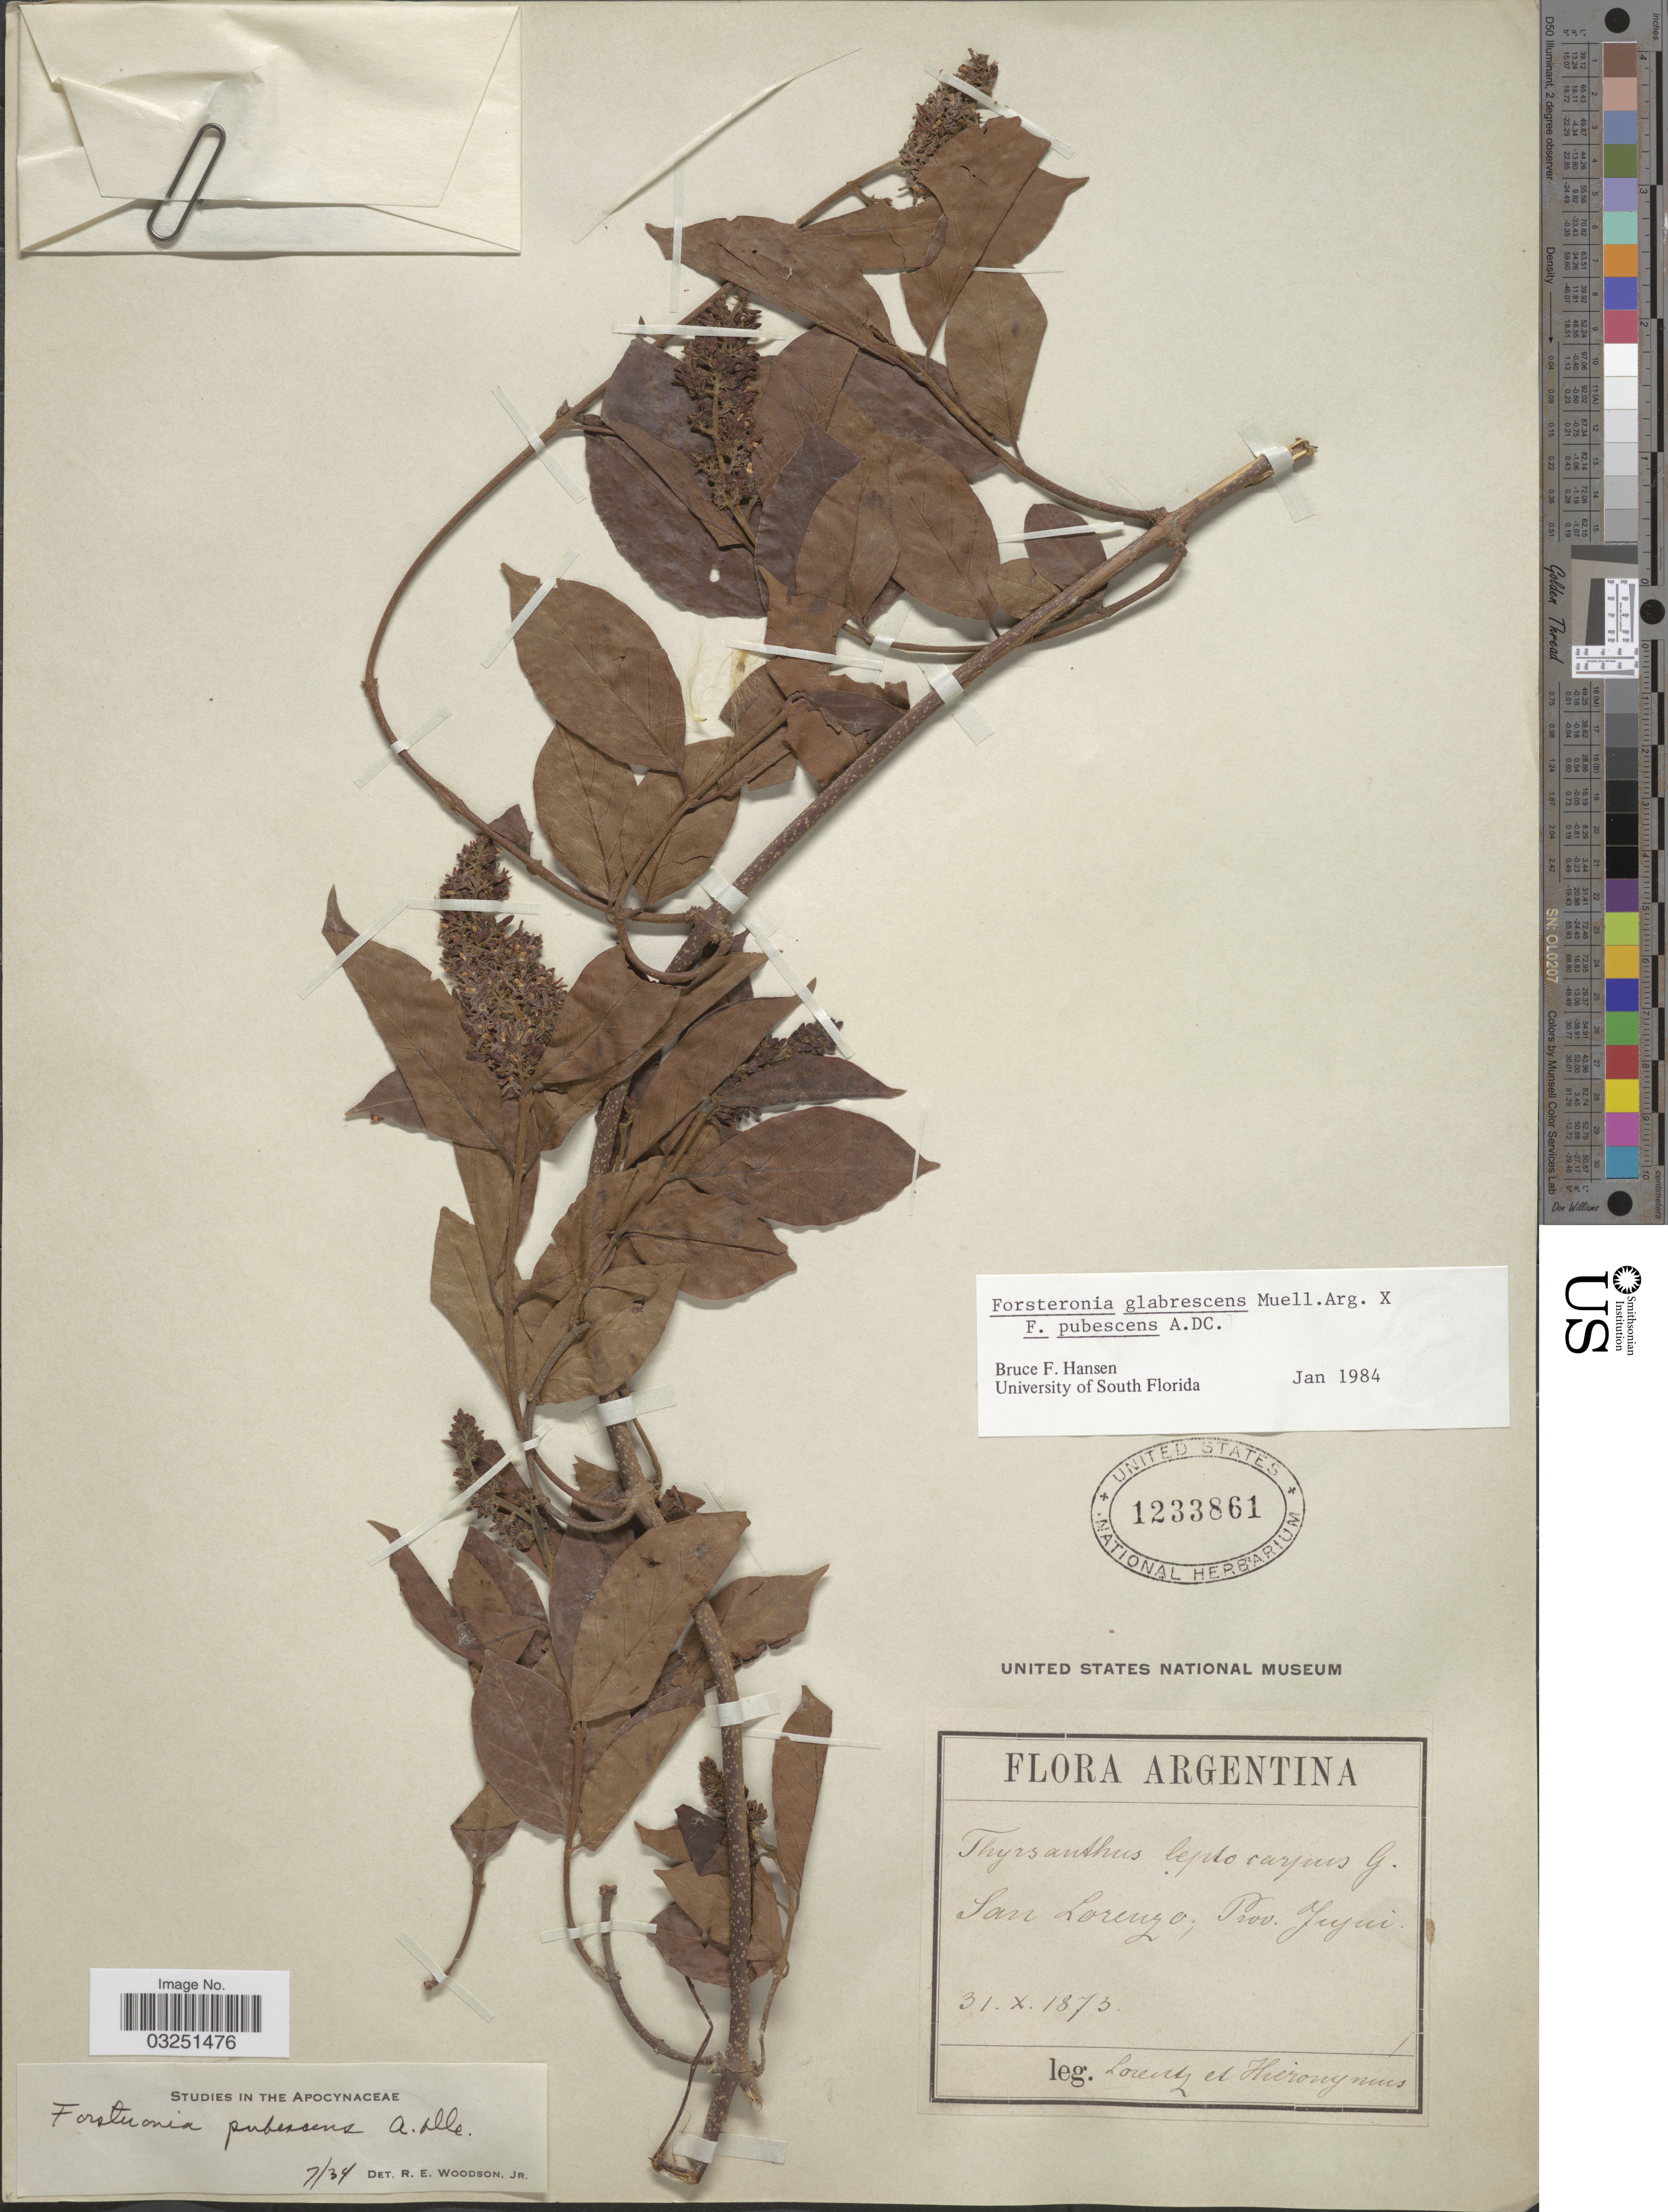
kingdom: Plantae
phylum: Tracheophyta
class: Magnoliopsida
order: Gentianales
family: Apocynaceae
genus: Forsteronia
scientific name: Forsteronia glabrescens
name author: Müll. Arg.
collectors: -. Lorentz & -. Hieronymus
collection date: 1873-10-31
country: Argentina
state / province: Jujuy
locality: San Lorenzo, Prov. Jujui.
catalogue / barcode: US 1233861